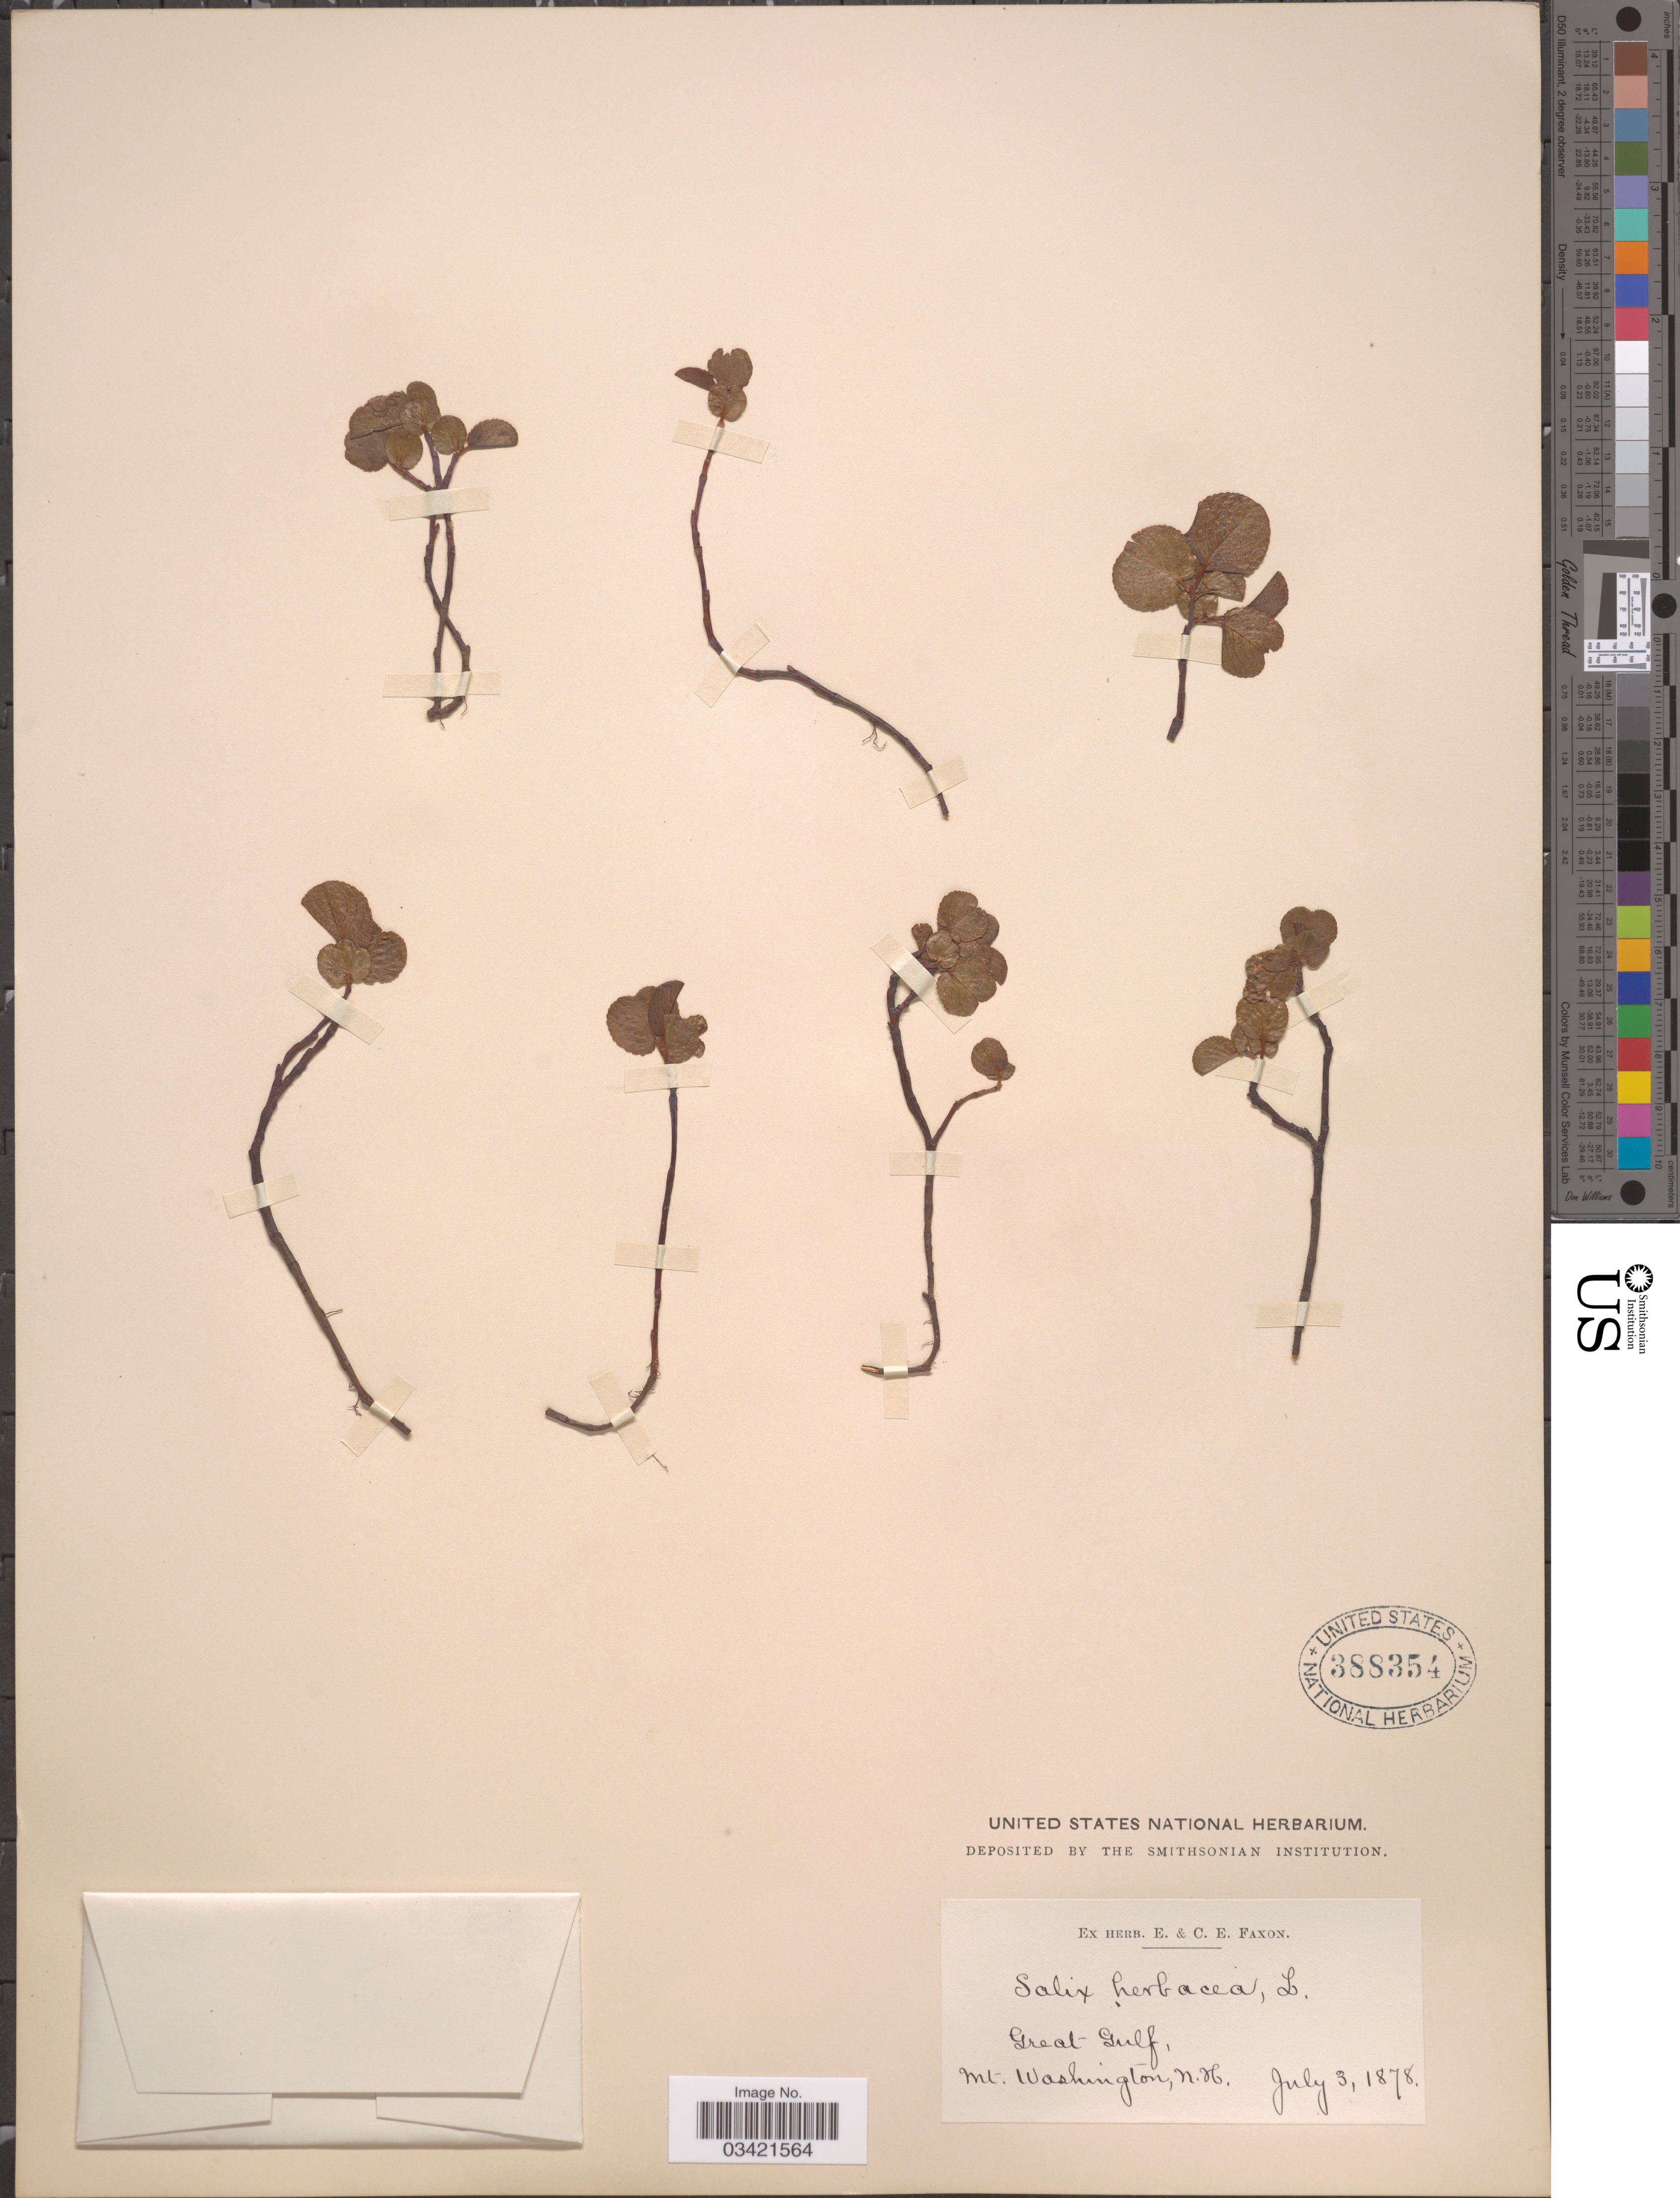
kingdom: Plantae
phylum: Tracheophyta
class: Magnoliopsida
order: Malpighiales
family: Salicaceae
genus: Salix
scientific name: Salix herbacea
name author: L.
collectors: ex herb. E. & C.E. Faxon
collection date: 1878-07-03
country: United States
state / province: New Hampshire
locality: Great-Gulf, Mt. Washington.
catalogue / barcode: US 388354